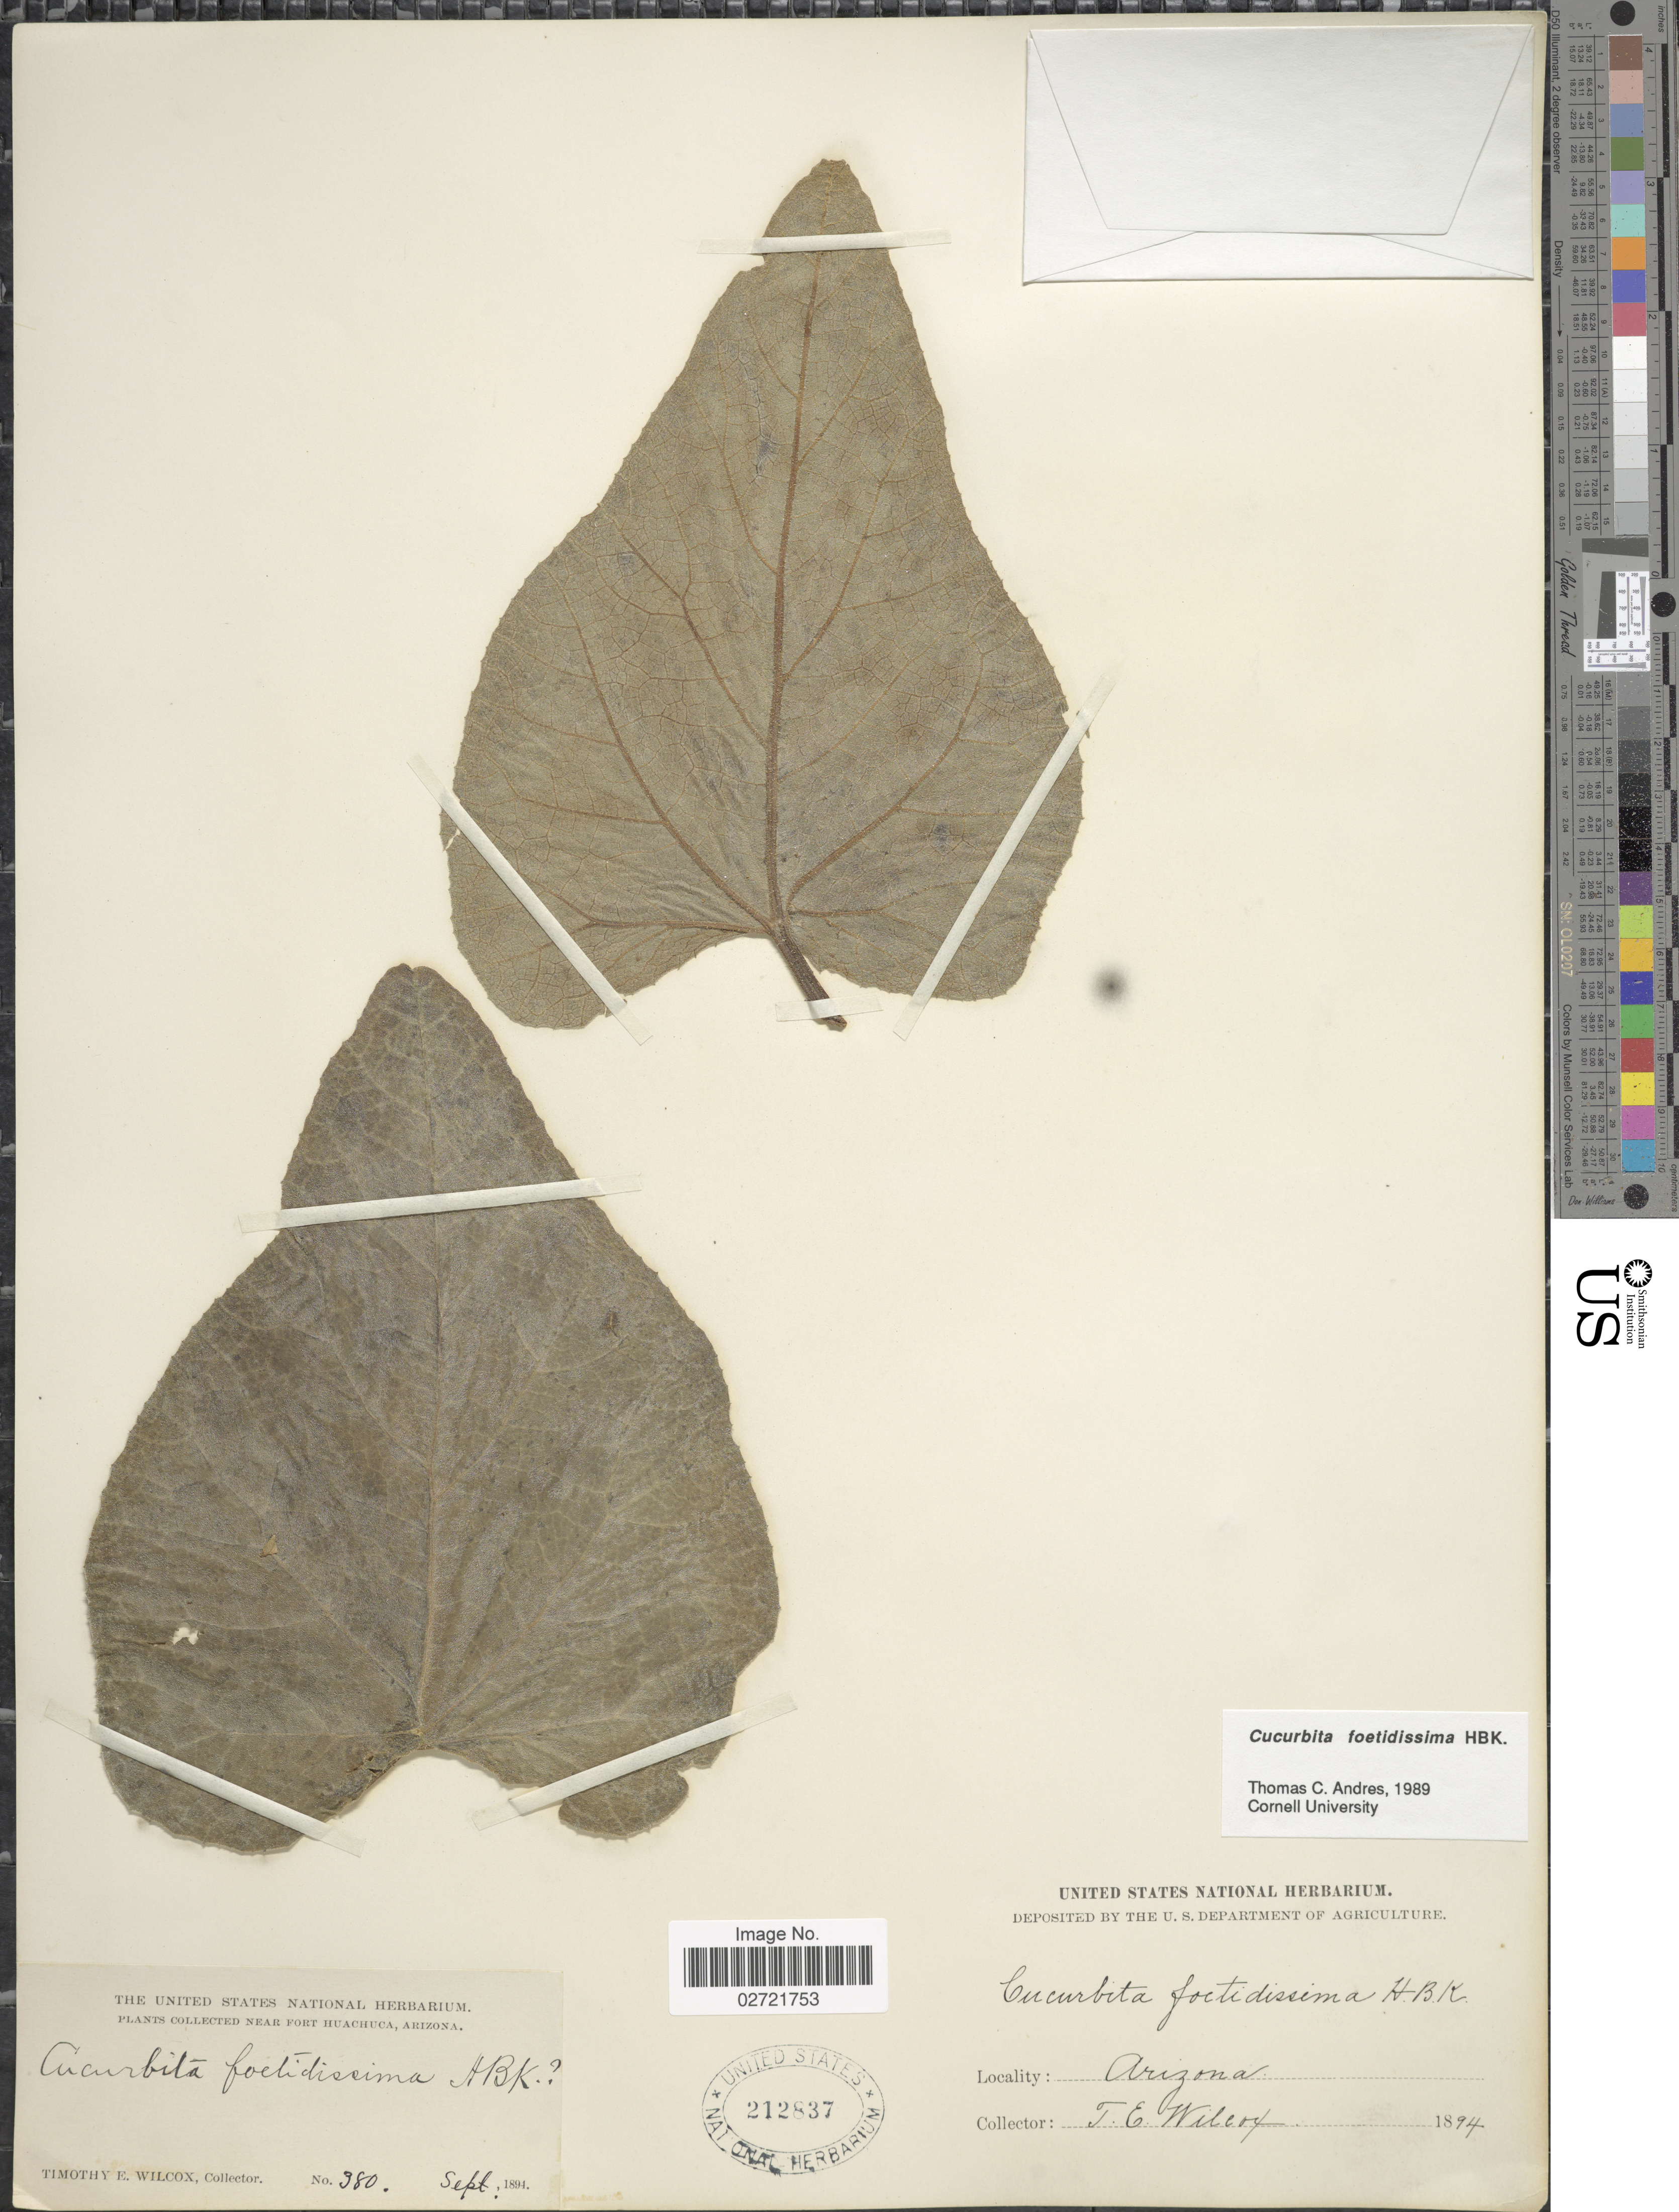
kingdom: Plantae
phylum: Tracheophyta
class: Magnoliopsida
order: Cucurbitales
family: Cucurbitaceae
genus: Cucurbita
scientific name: Cucurbita foetidissima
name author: Kunth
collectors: T. E. Wilcox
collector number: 380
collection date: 1894-09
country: United States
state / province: Arizona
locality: Near Fort Huachuca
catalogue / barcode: US 212837